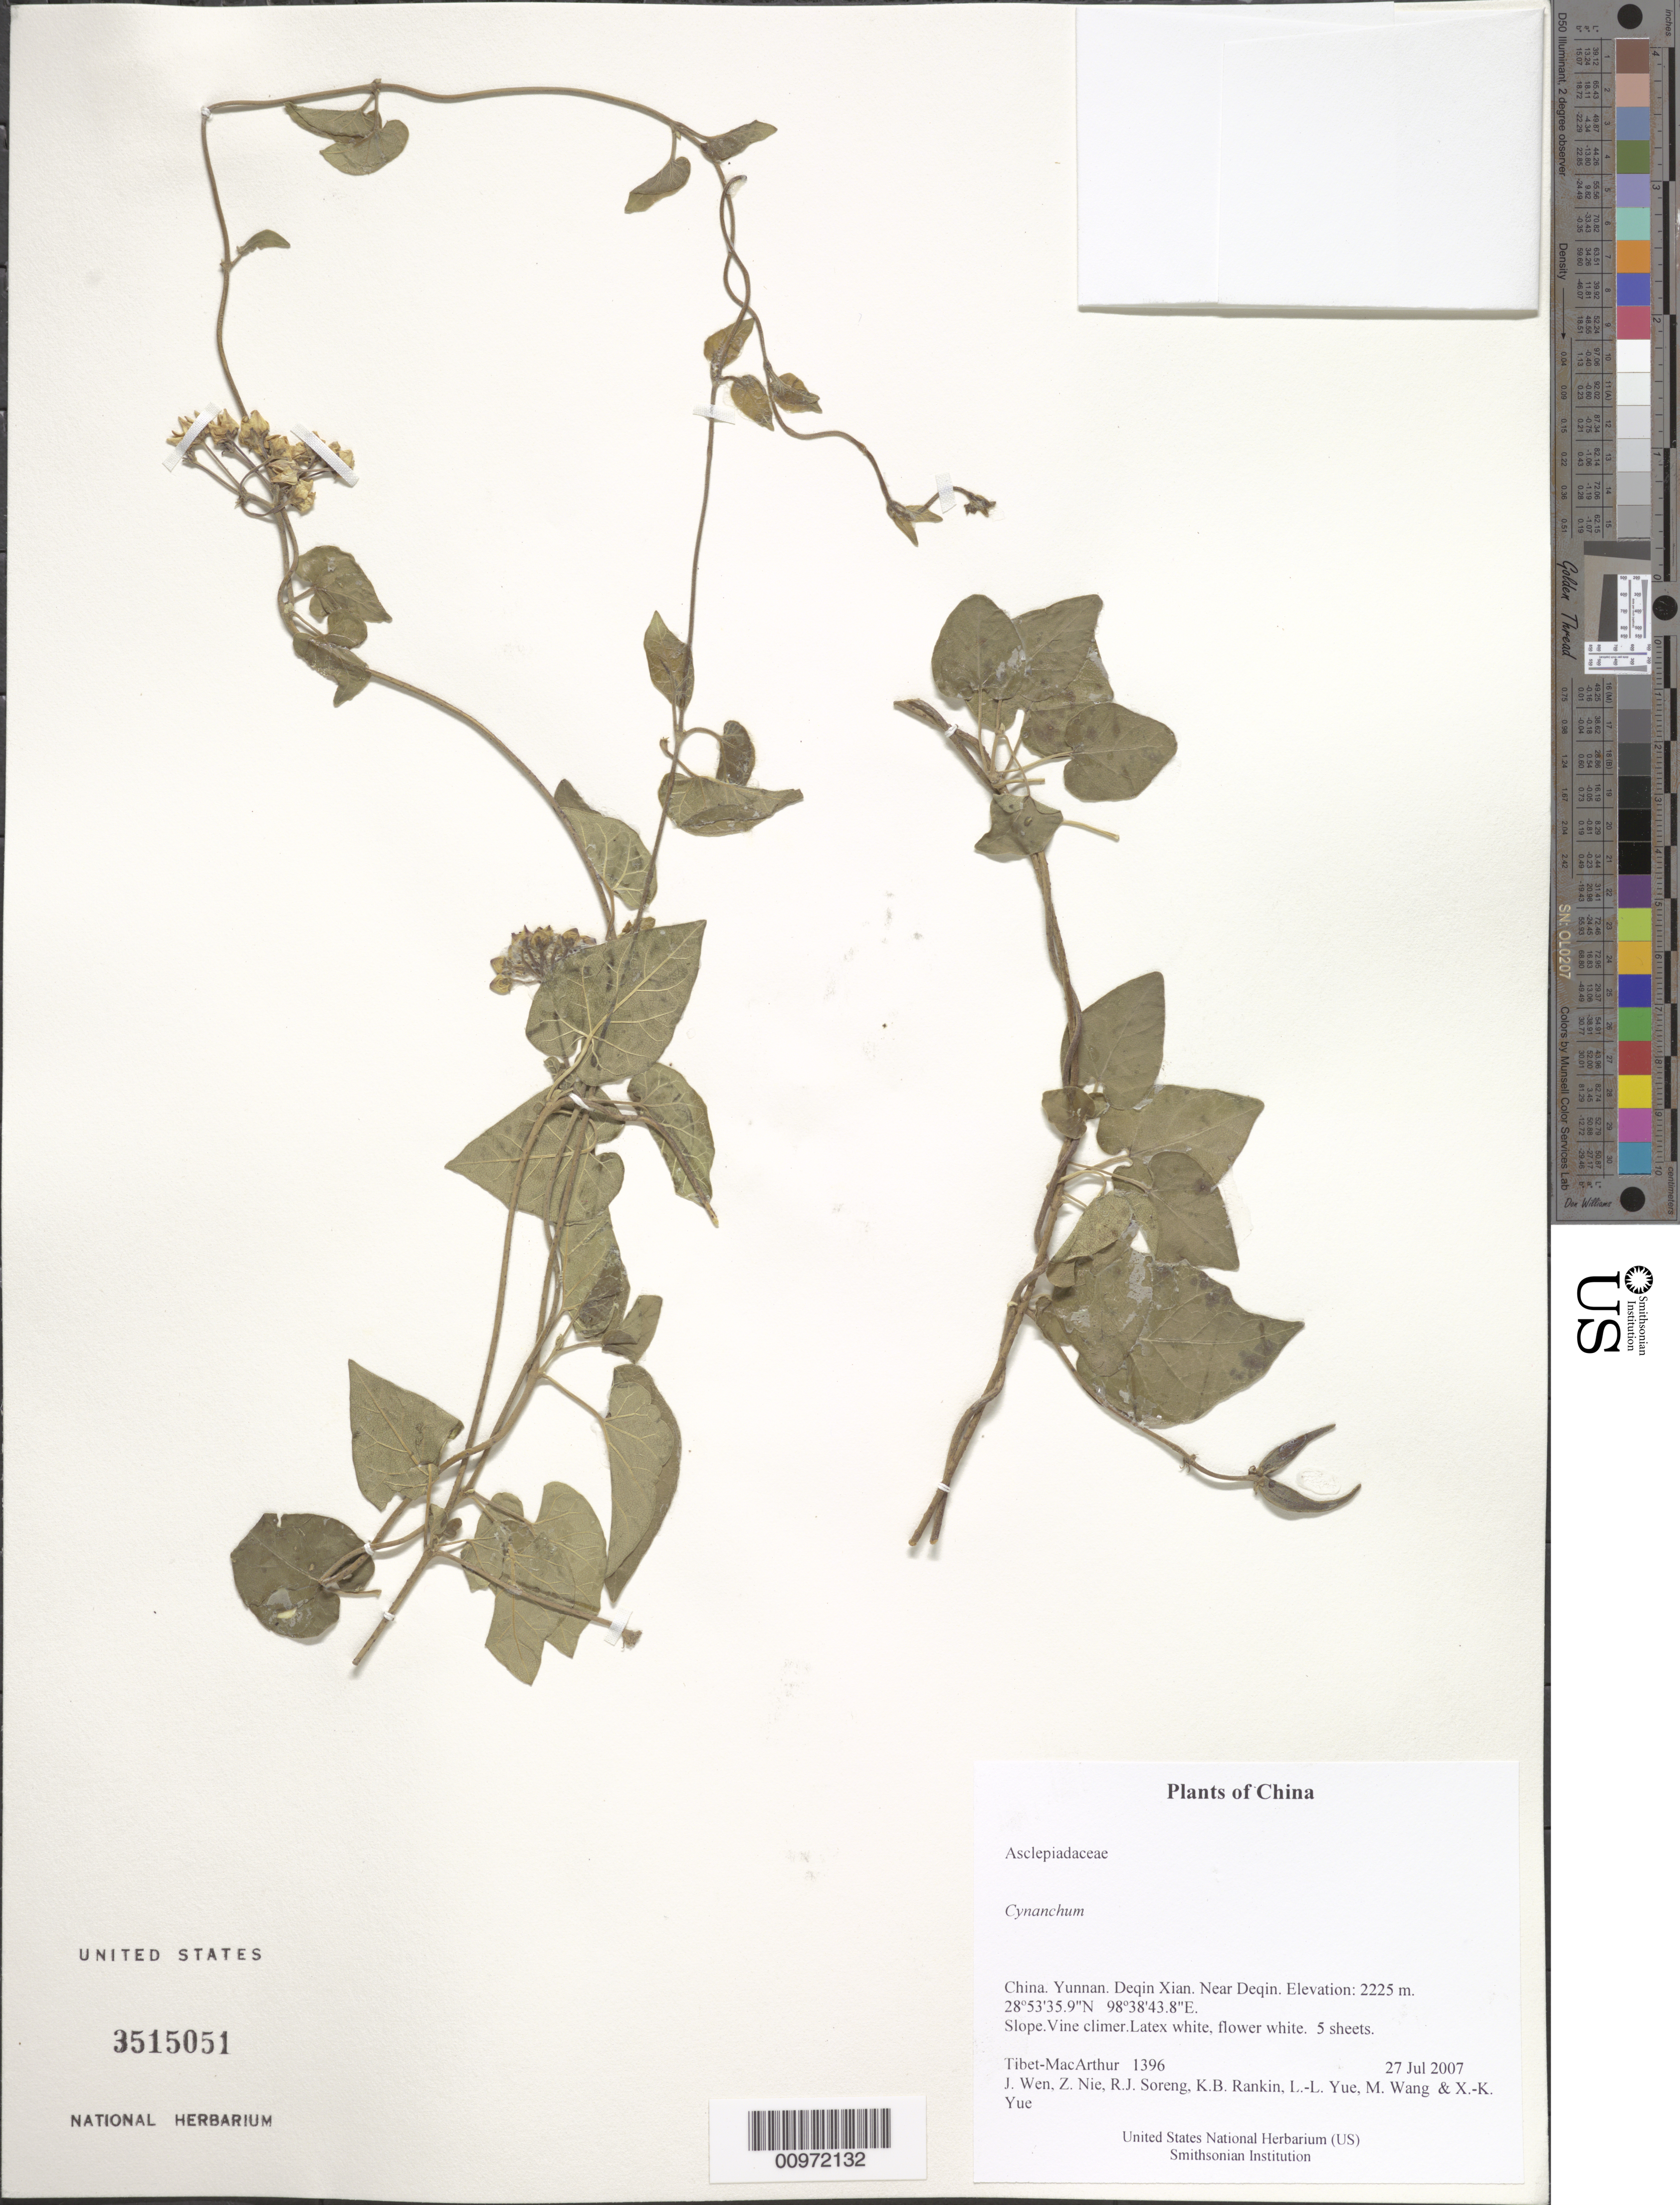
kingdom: Plantae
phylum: Tracheophyta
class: Magnoliopsida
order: Gentianales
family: Apocynaceae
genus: Cynanchum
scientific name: Cynanchum sp.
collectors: Tibet-MacArthur, J. Wen, Z. Nie, R. J. Soreng, K. Rankin, L. Yue, M. Wang & X. Yue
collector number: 1396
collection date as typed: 27 Jul 2007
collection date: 2007-07-27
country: China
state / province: Yunnan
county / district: Deqin Xian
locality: Near Deqin.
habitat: Slope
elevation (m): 2225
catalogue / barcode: US 3515051